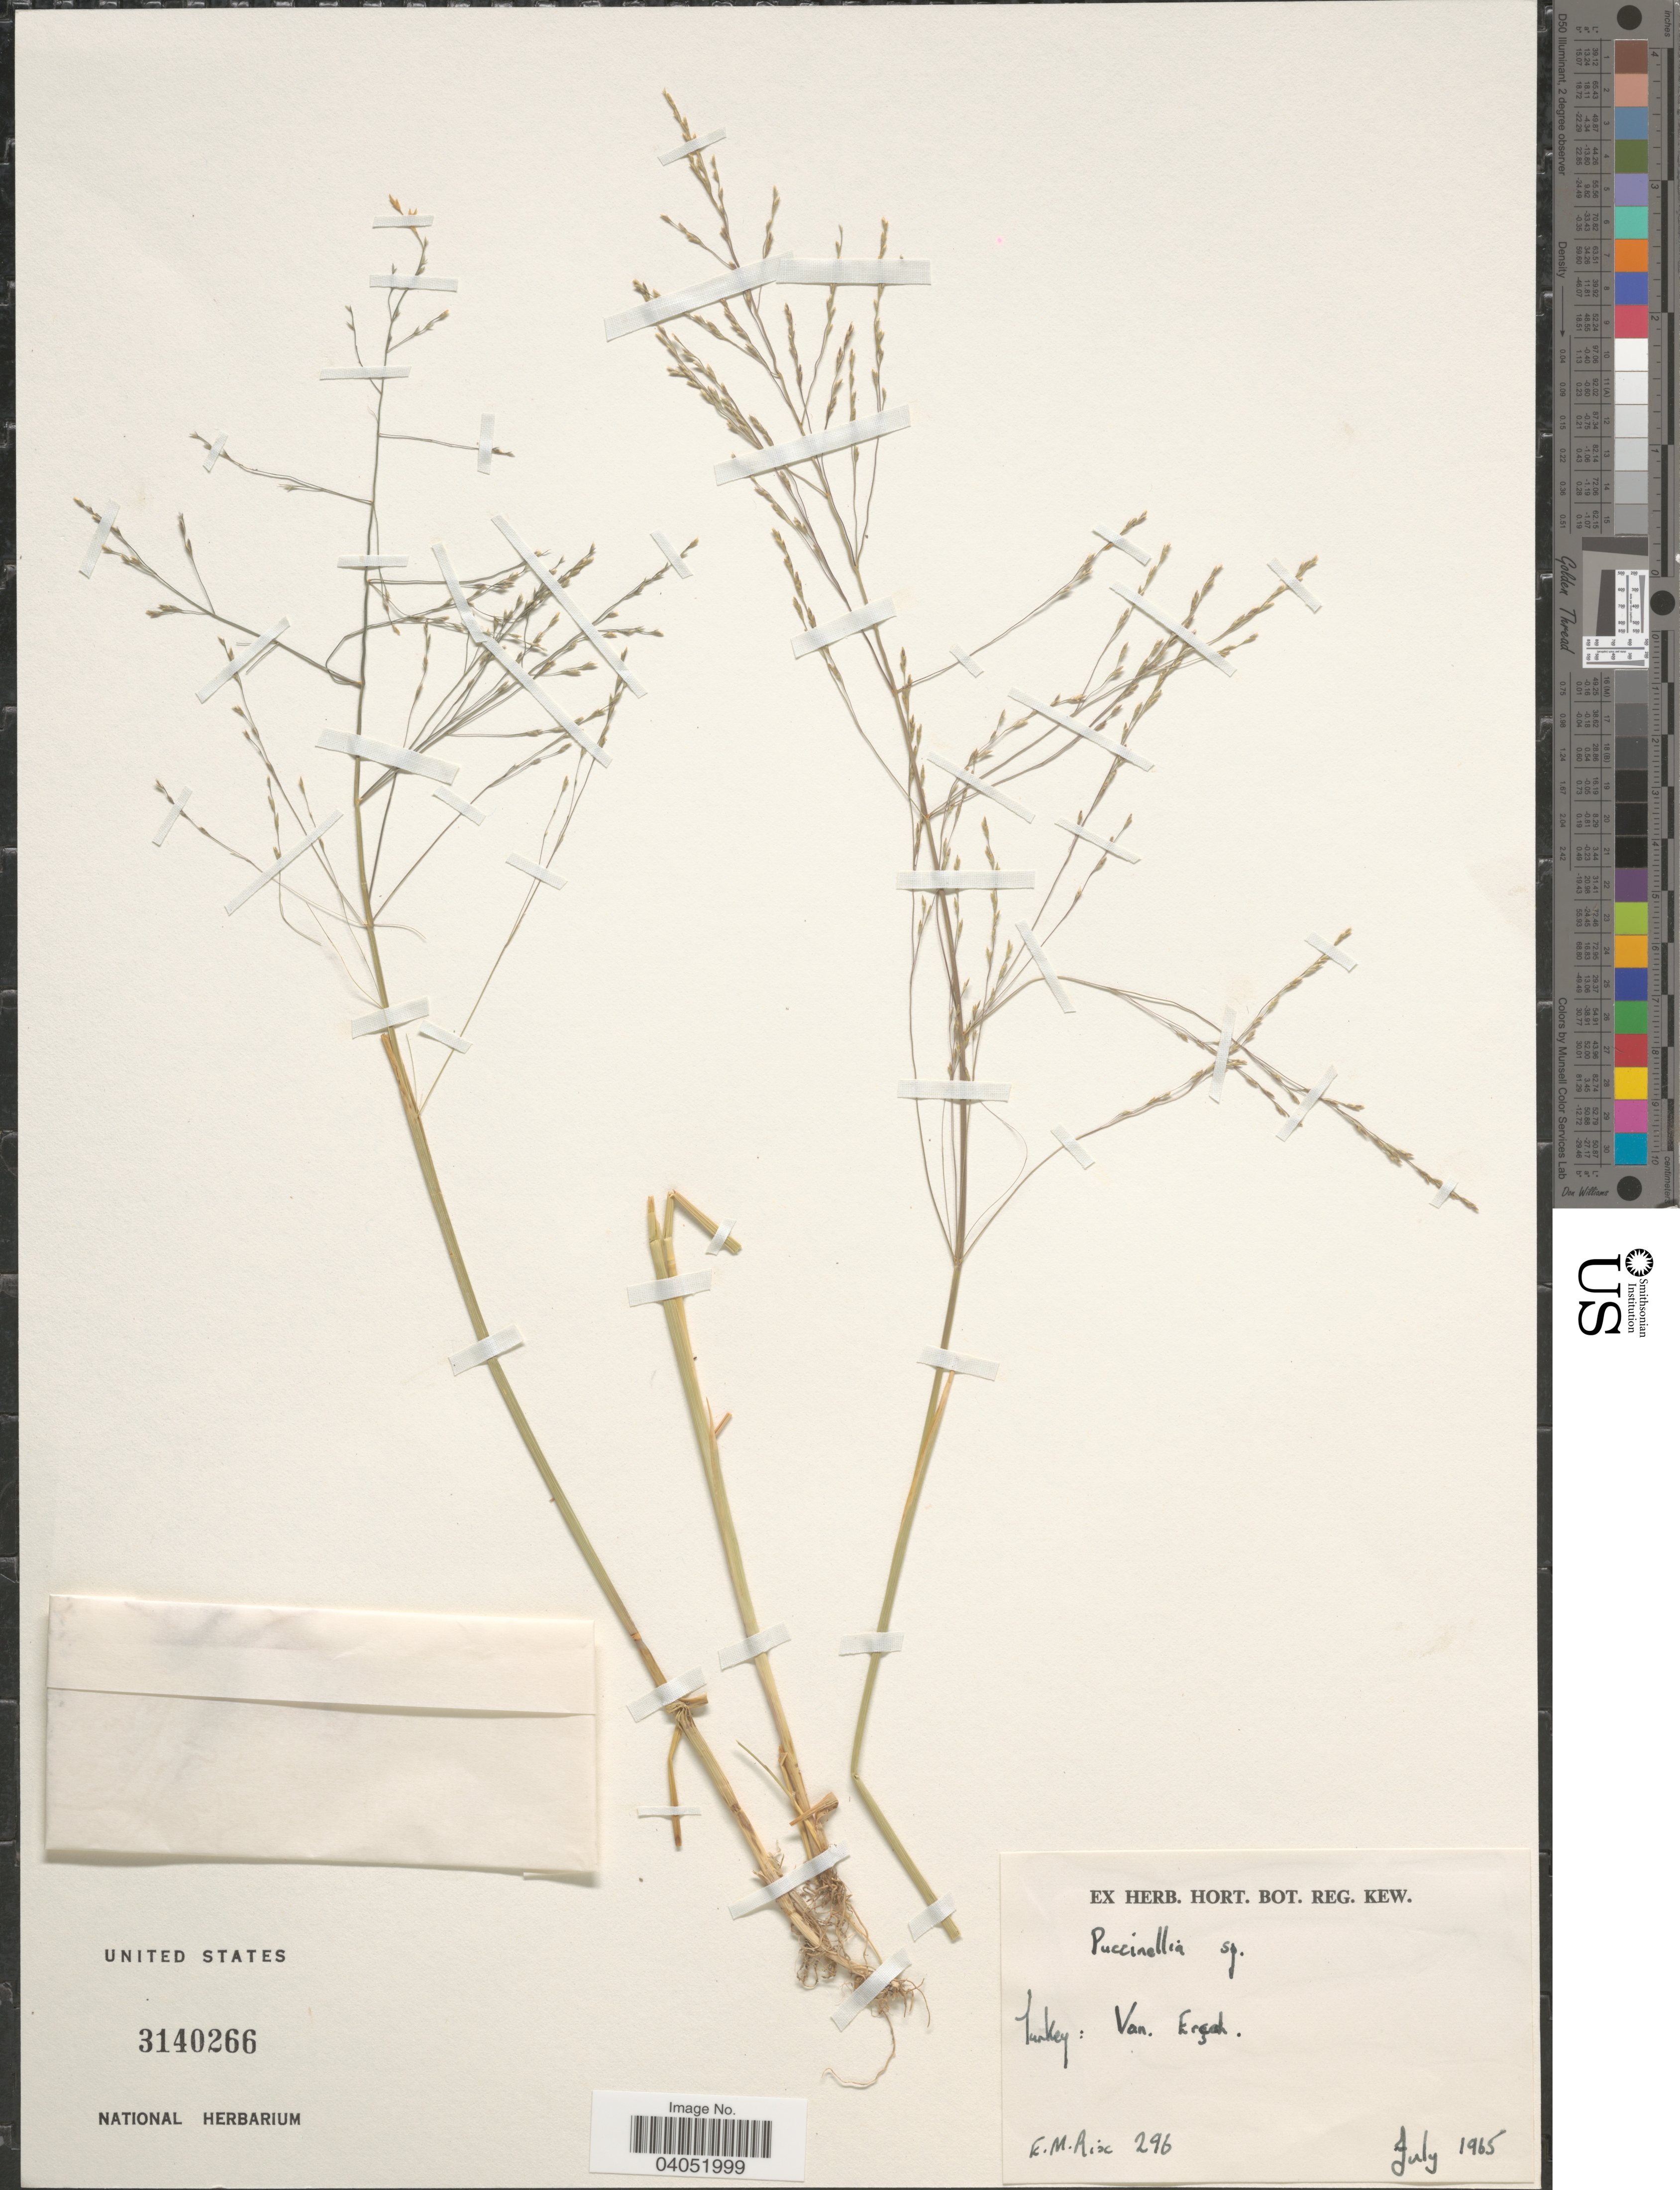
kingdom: Plantae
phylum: Tracheophyta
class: Liliopsida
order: Poales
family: Poaceae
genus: Puccinellia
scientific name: Puccinellia sp.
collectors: E. Aix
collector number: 296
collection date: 1965-07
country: Turkey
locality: Van. Ergat.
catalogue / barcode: US 3140266